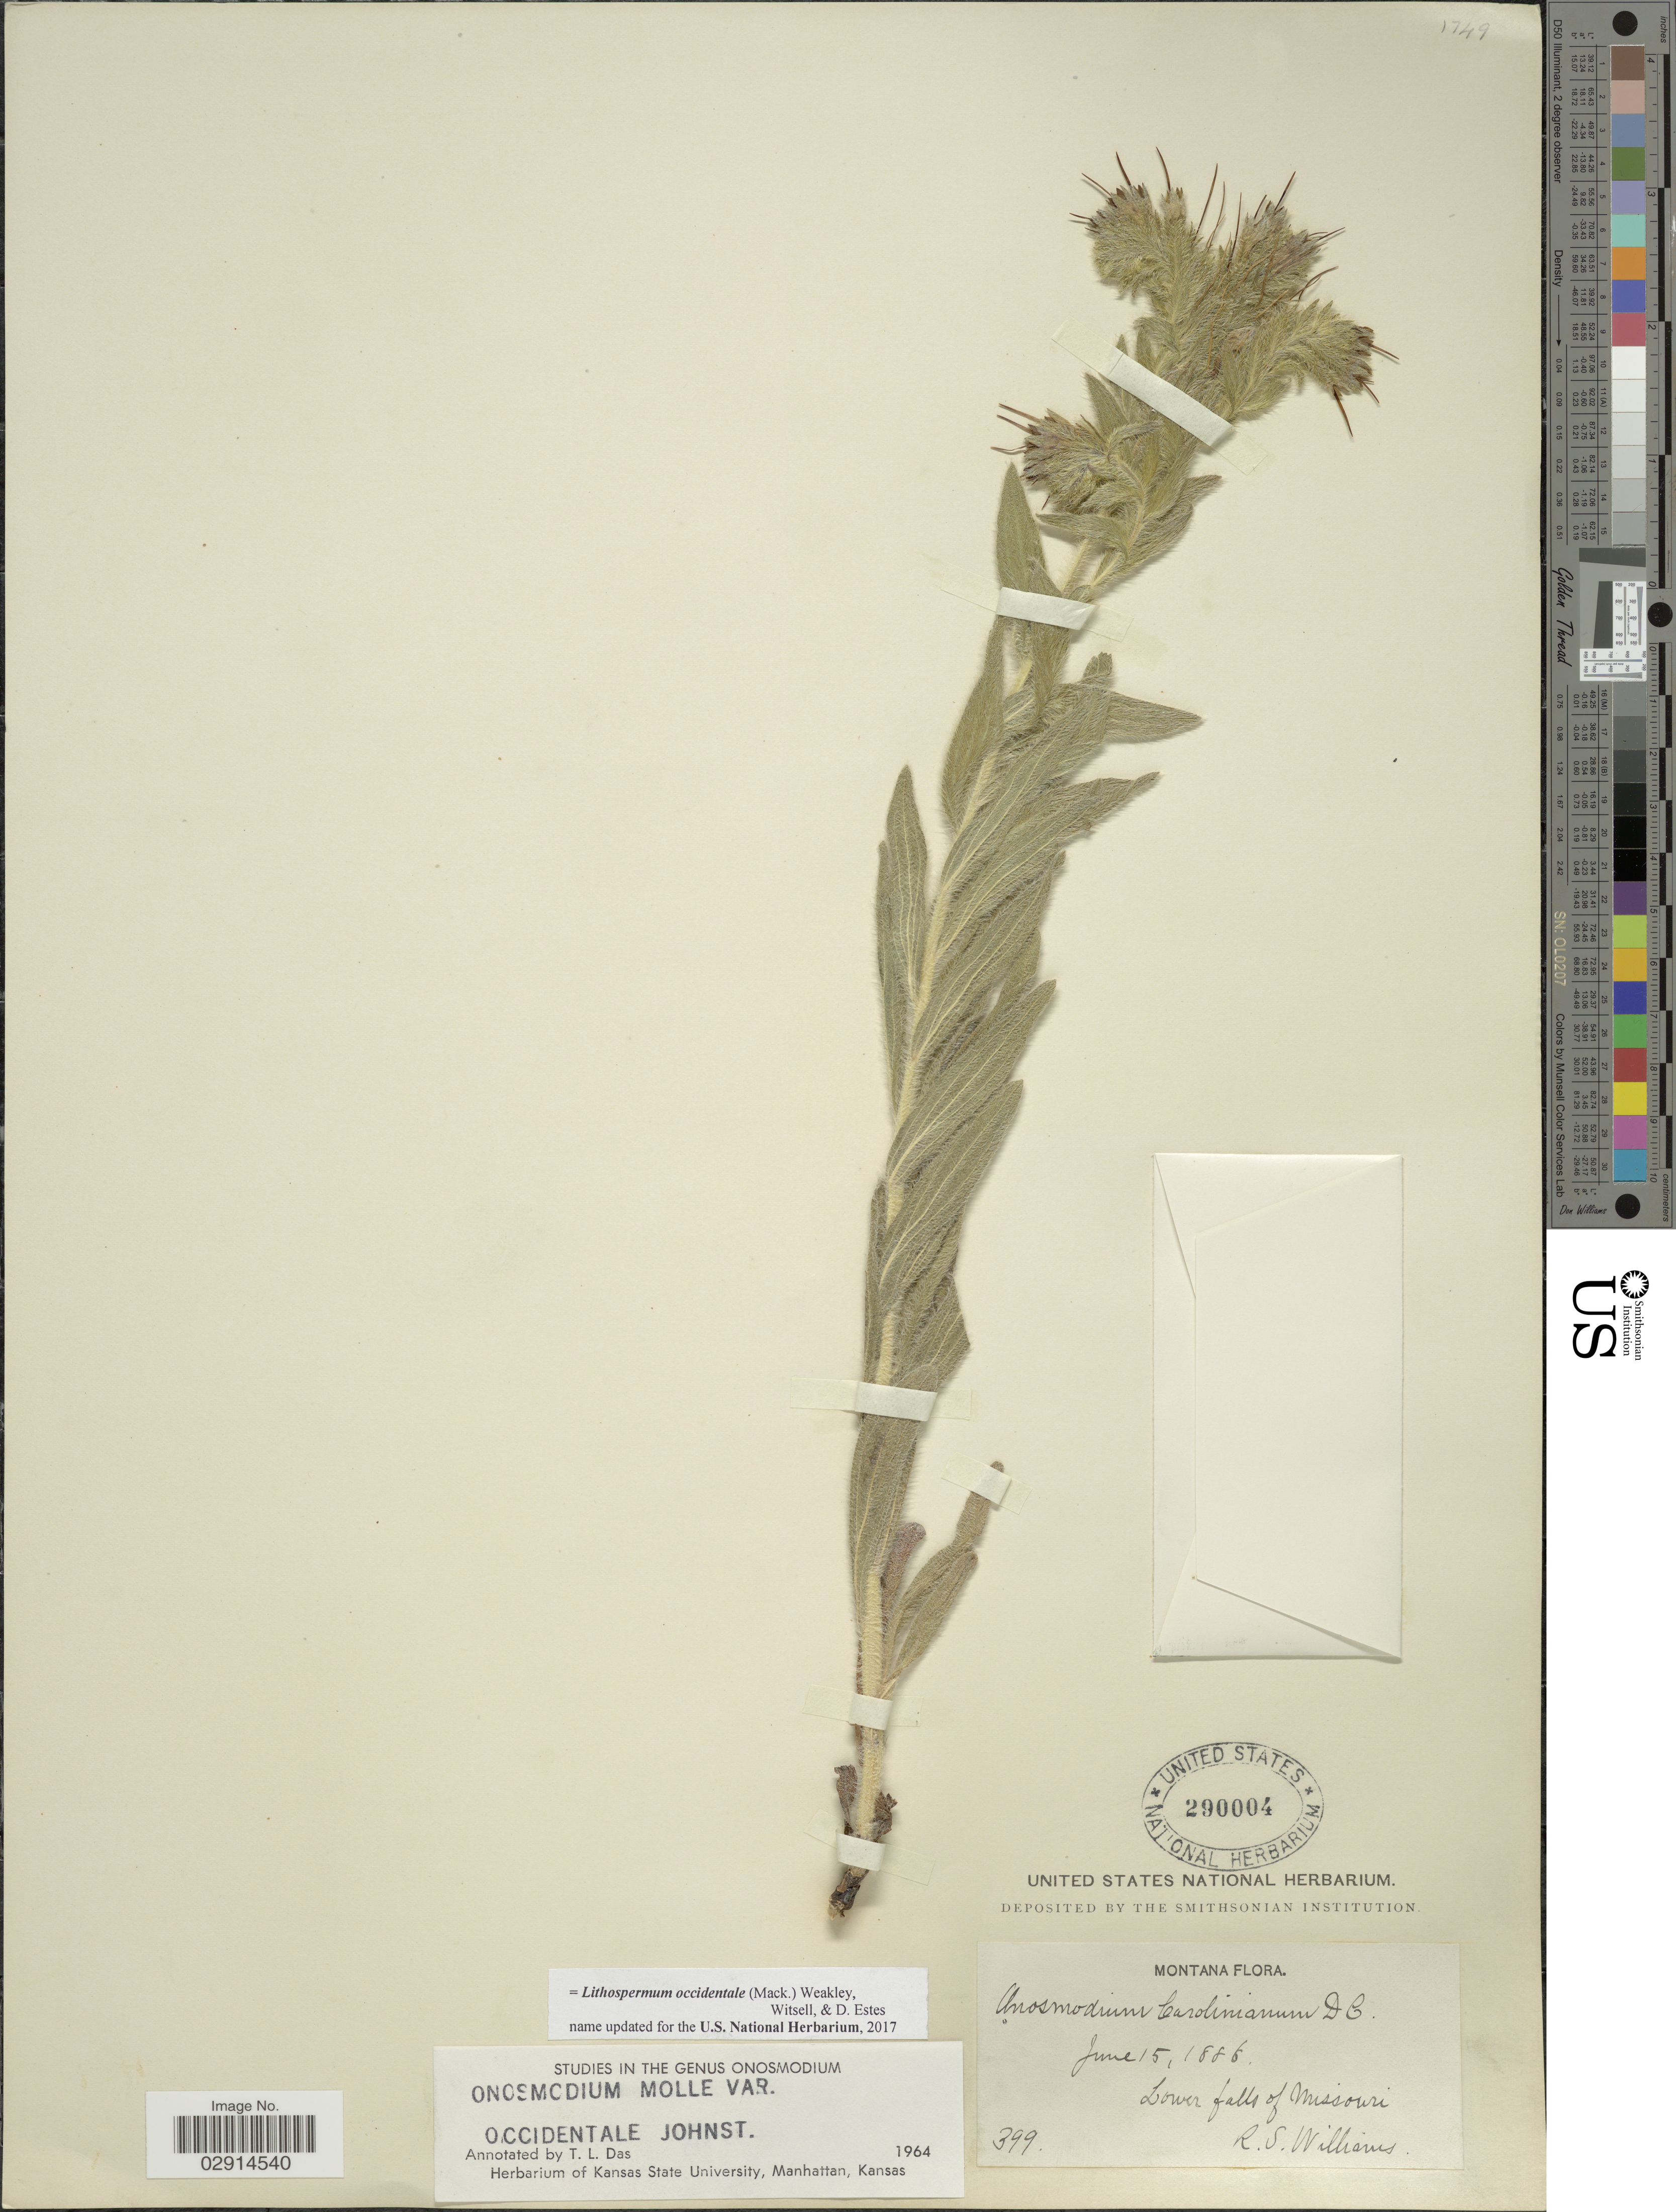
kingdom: Plantae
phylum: Tracheophyta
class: Magnoliopsida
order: Boraginales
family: Boraginaceae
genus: Lithospermum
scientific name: Lithospermum occidentale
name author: (Mack.) Weakley et al.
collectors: R. S. Williams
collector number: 399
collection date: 1886-06-15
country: United States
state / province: Montana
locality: Lower falls of Missouri.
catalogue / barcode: US 290004